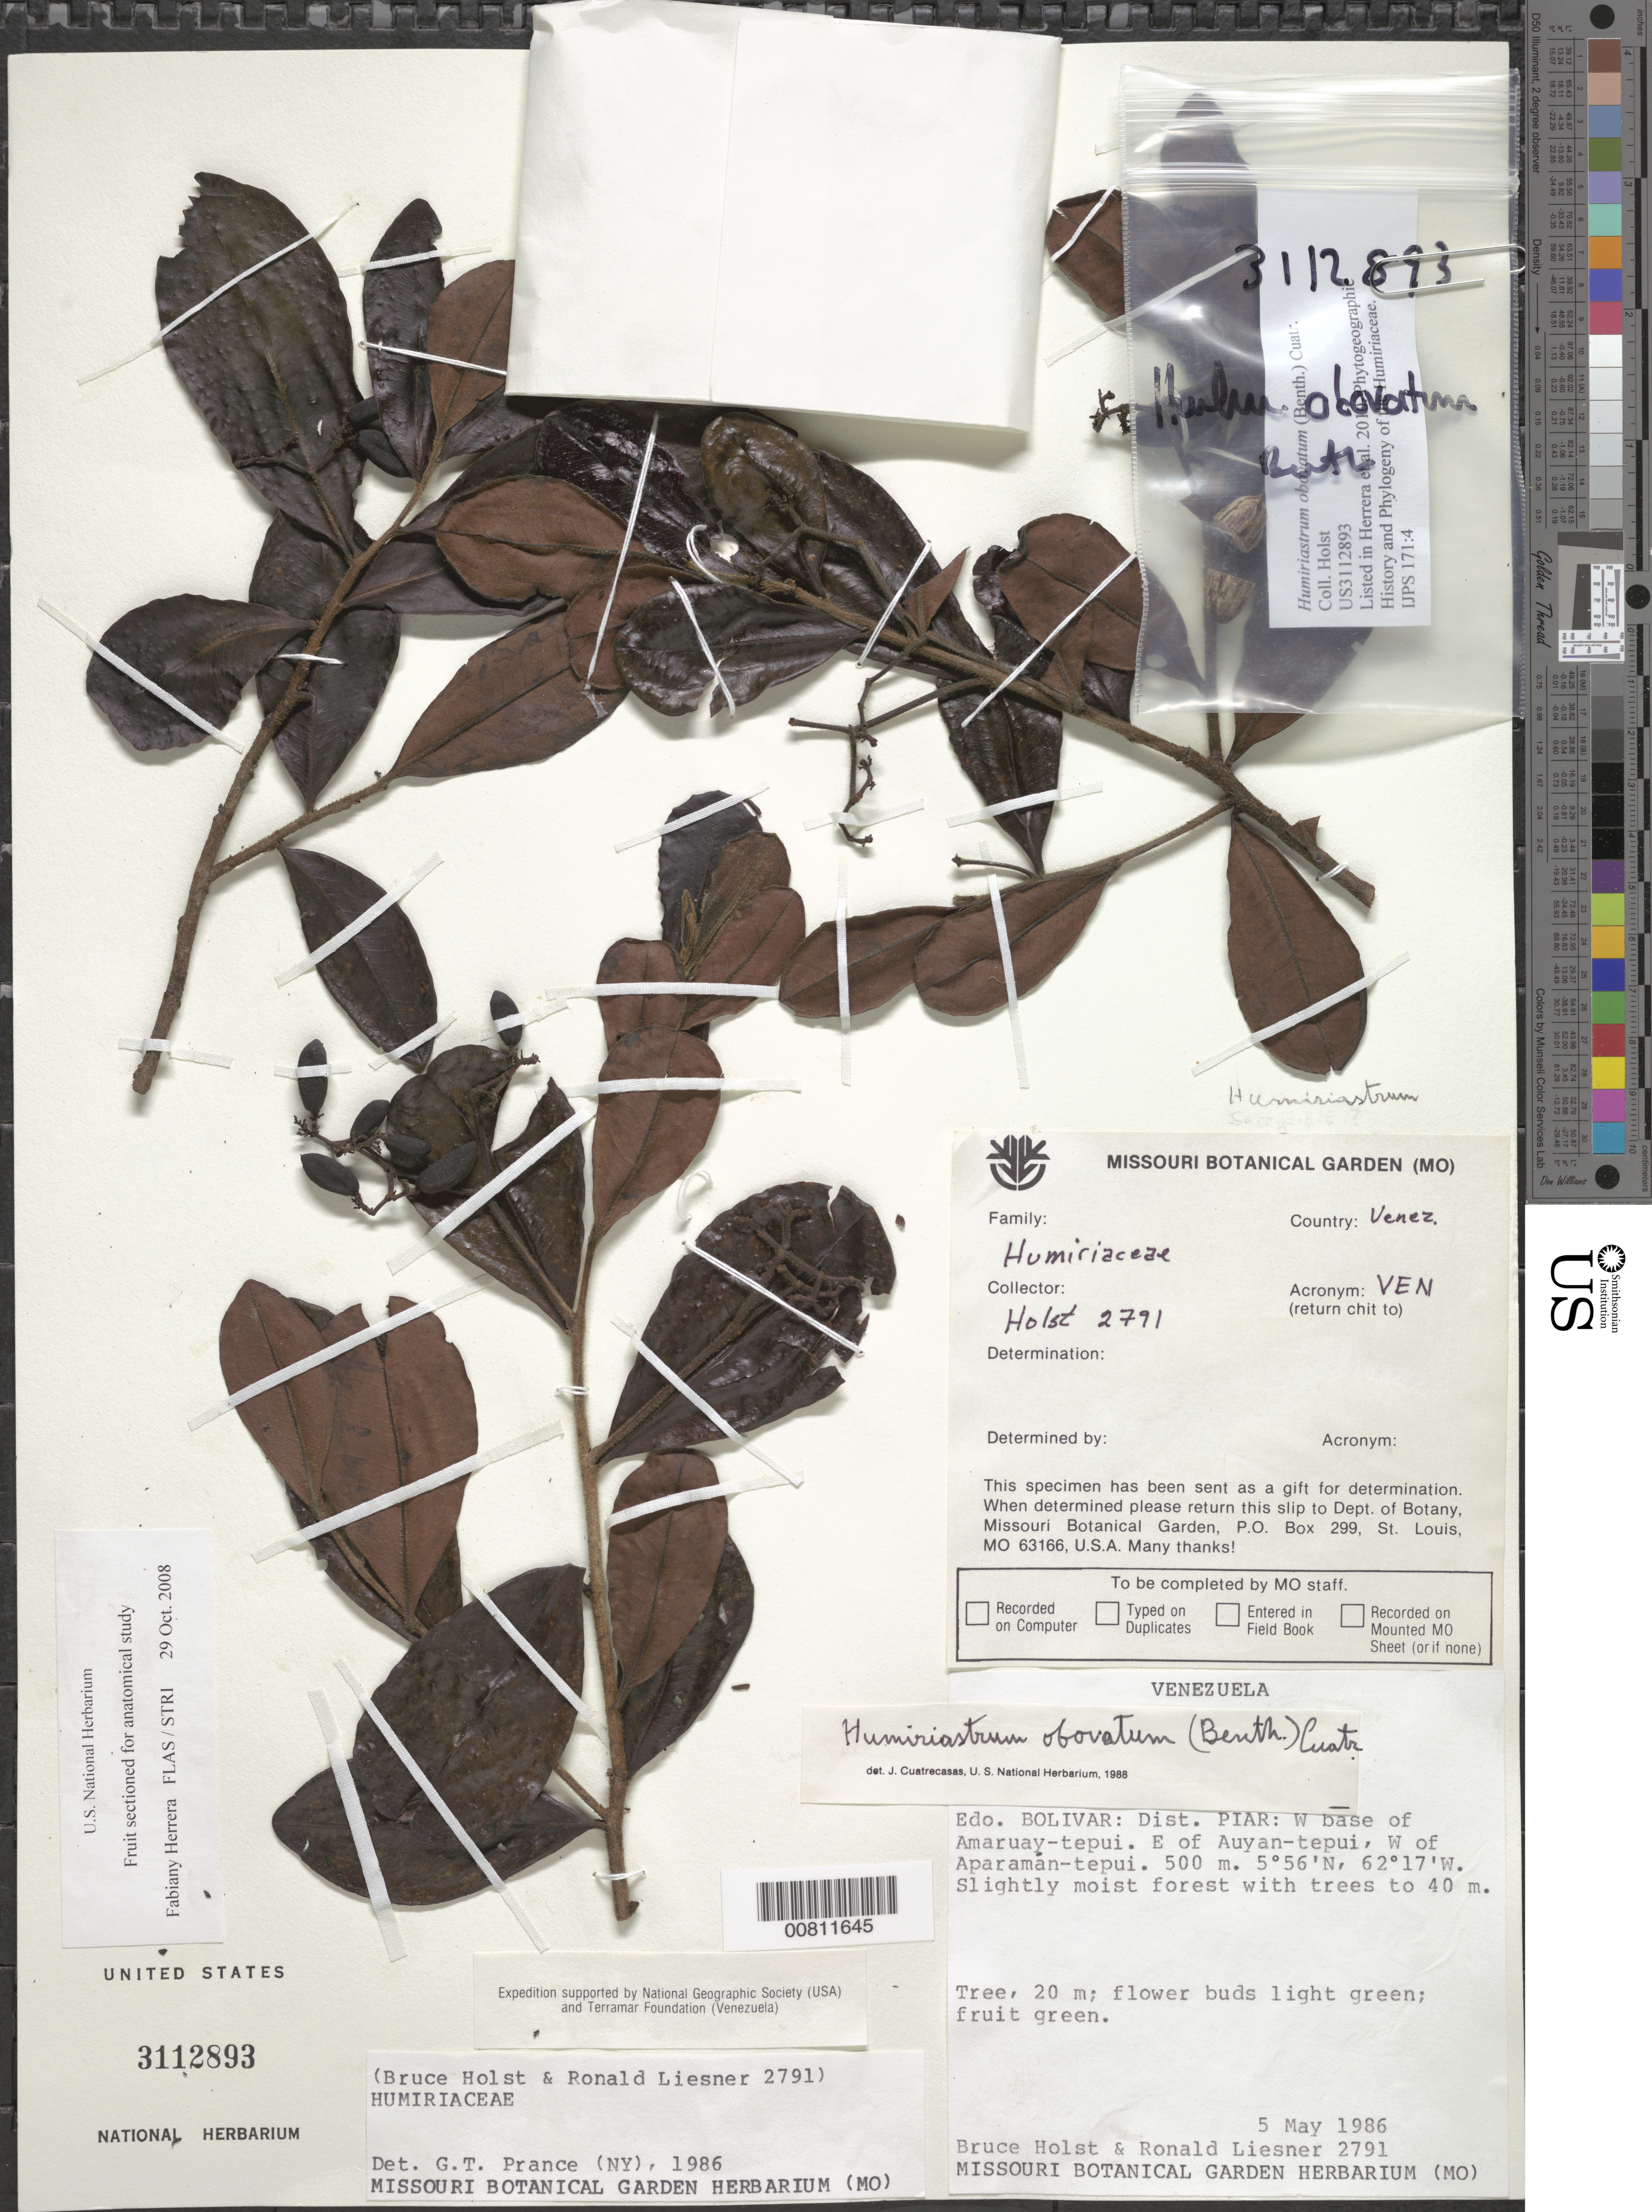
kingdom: Plantae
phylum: Tracheophyta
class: Magnoliopsida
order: Malpighiales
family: Humiriaceae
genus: Humiriastrum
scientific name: Humiriastrum obovatum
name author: (Benth.) Cuatrec.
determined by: Cuatrecasas, J.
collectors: B. Holst & R. L. Liesner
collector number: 2791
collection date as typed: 5-May-86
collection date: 1986-05-05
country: Venezuela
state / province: Bolívar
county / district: Piar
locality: Amaruay-tepuí, W of; E of Auyan-tepuí, W of Aaparaman-tepuí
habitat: Slightly moist forest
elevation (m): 500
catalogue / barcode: US 3112893